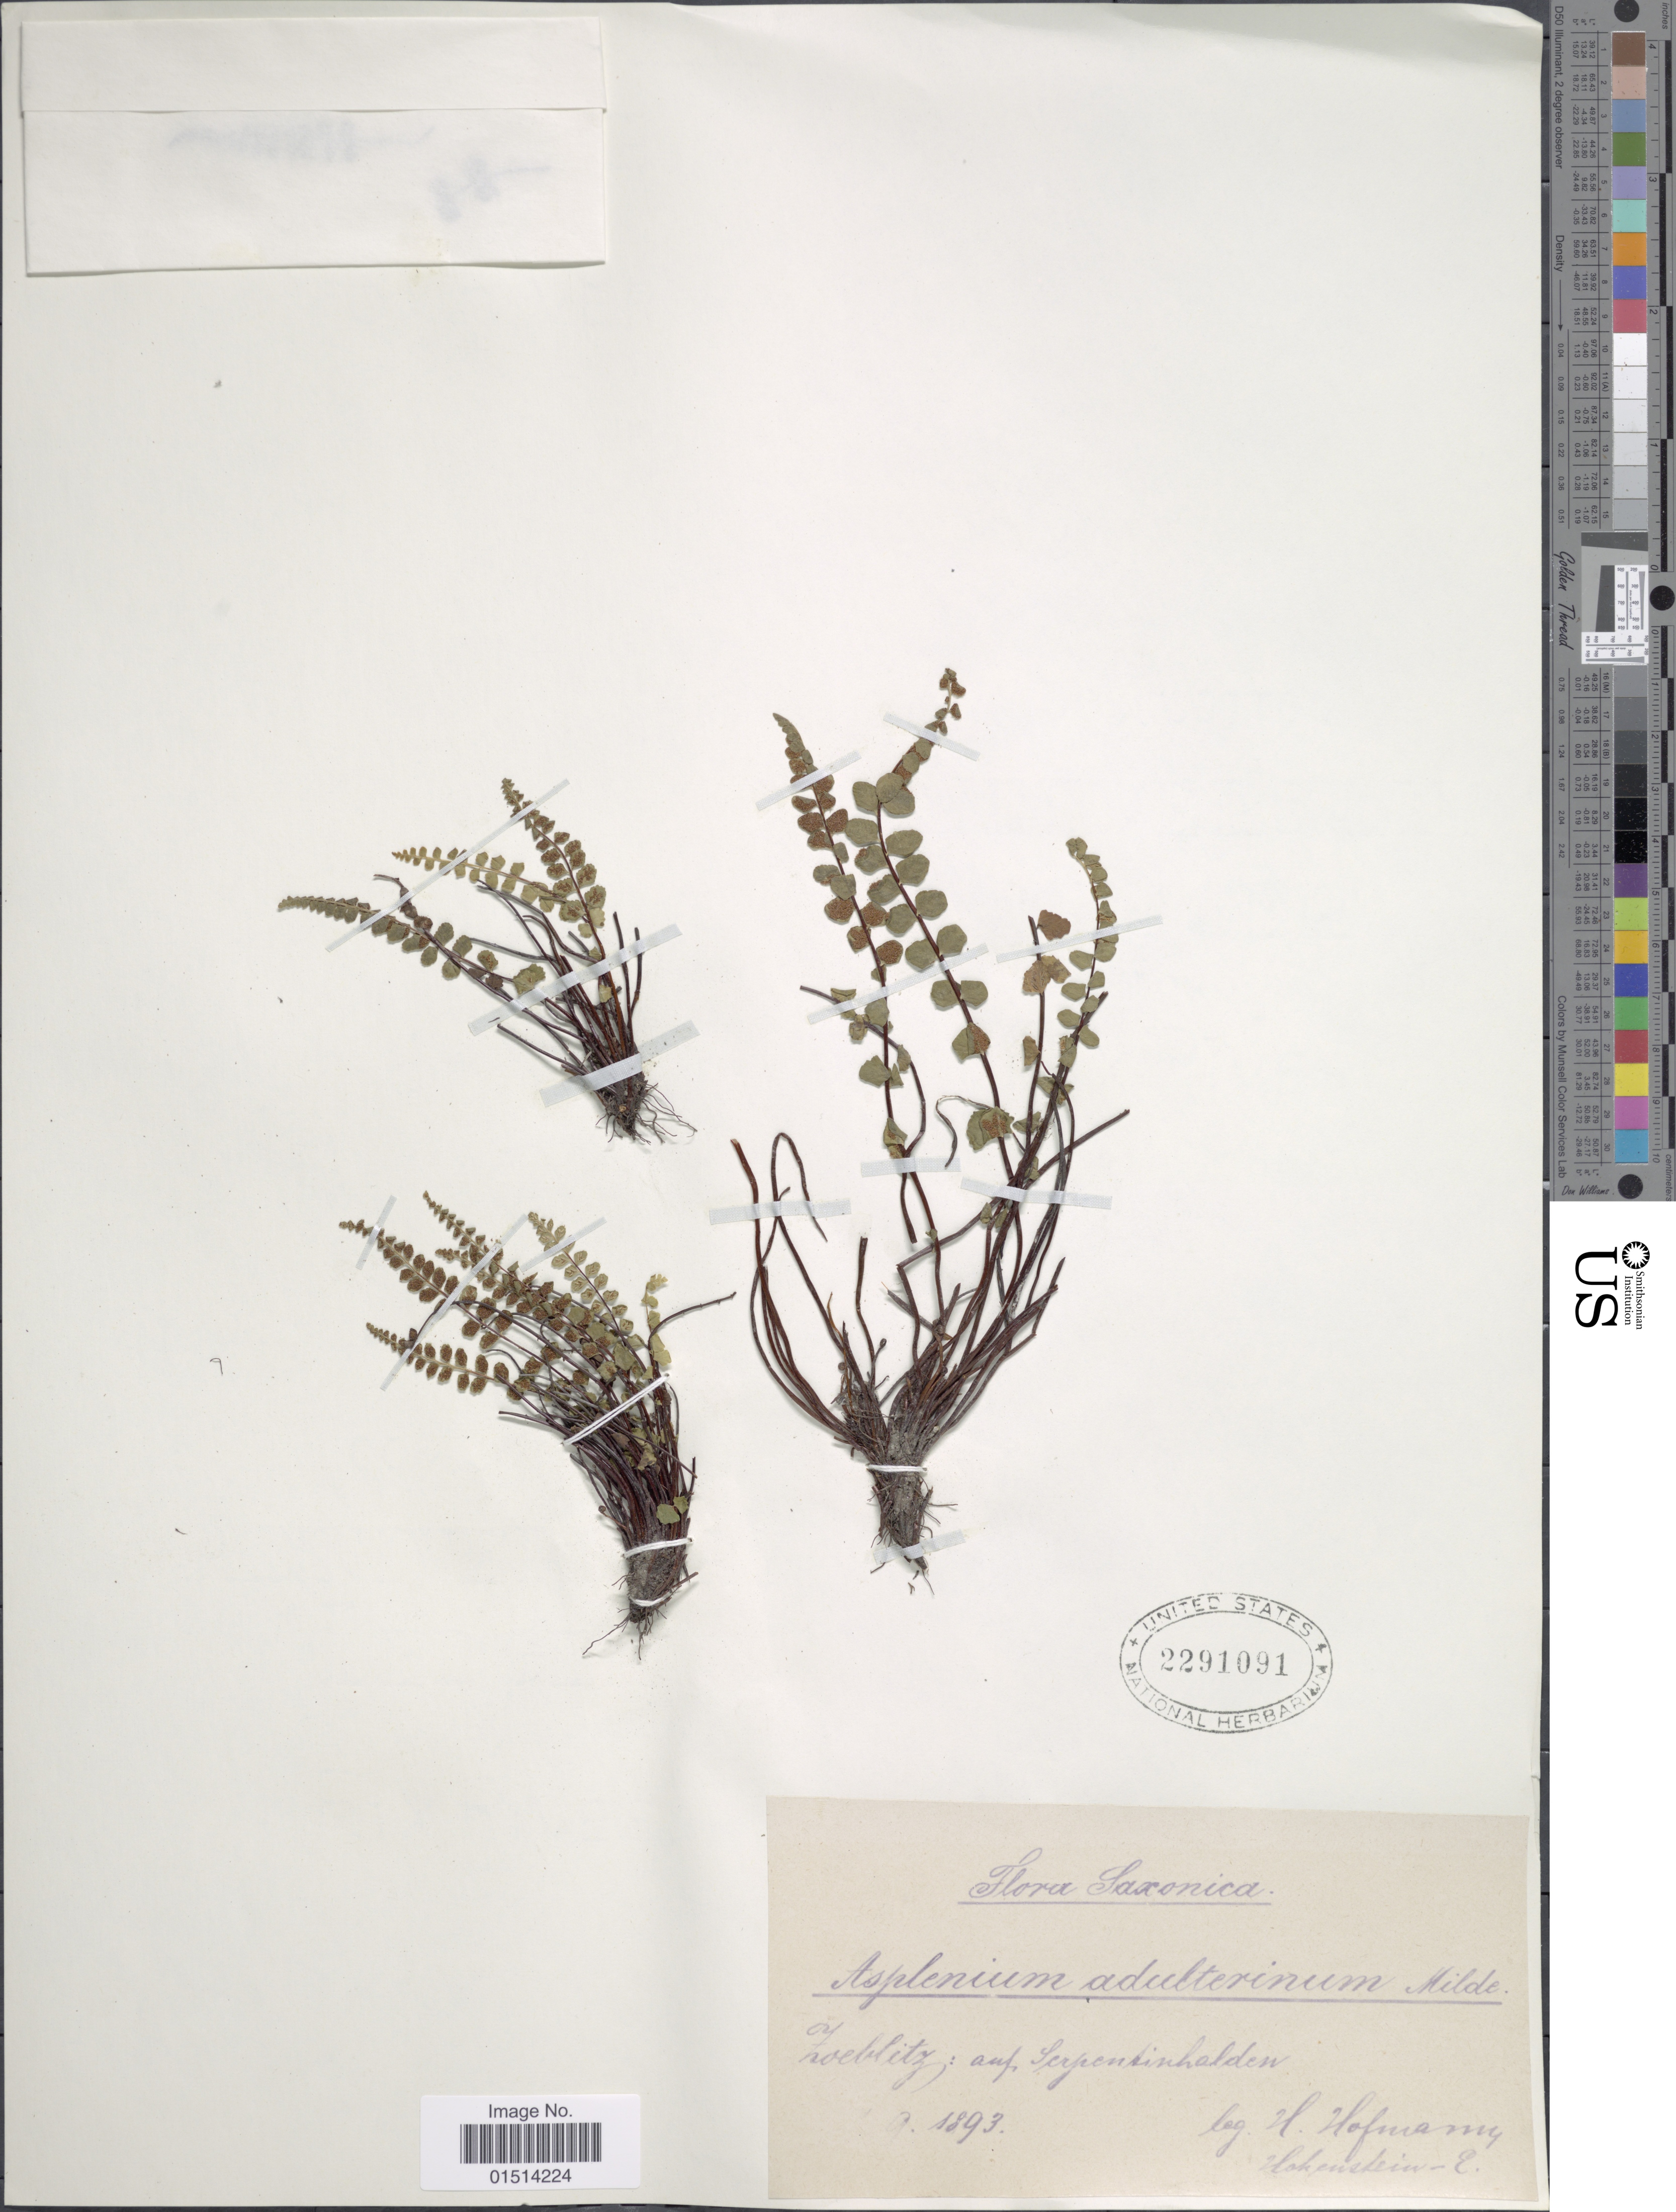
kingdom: Plantae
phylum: Tracheophyta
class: Polypodiopsida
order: Polypodiales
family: Aspleniaceae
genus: Asplenium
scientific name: Asplenium trichomanes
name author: L.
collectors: H. Hofmann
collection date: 1893-09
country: Germany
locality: Saxonica, Zoeblitz: auf, Serpentinhalden [interpreted]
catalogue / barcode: US 2291091